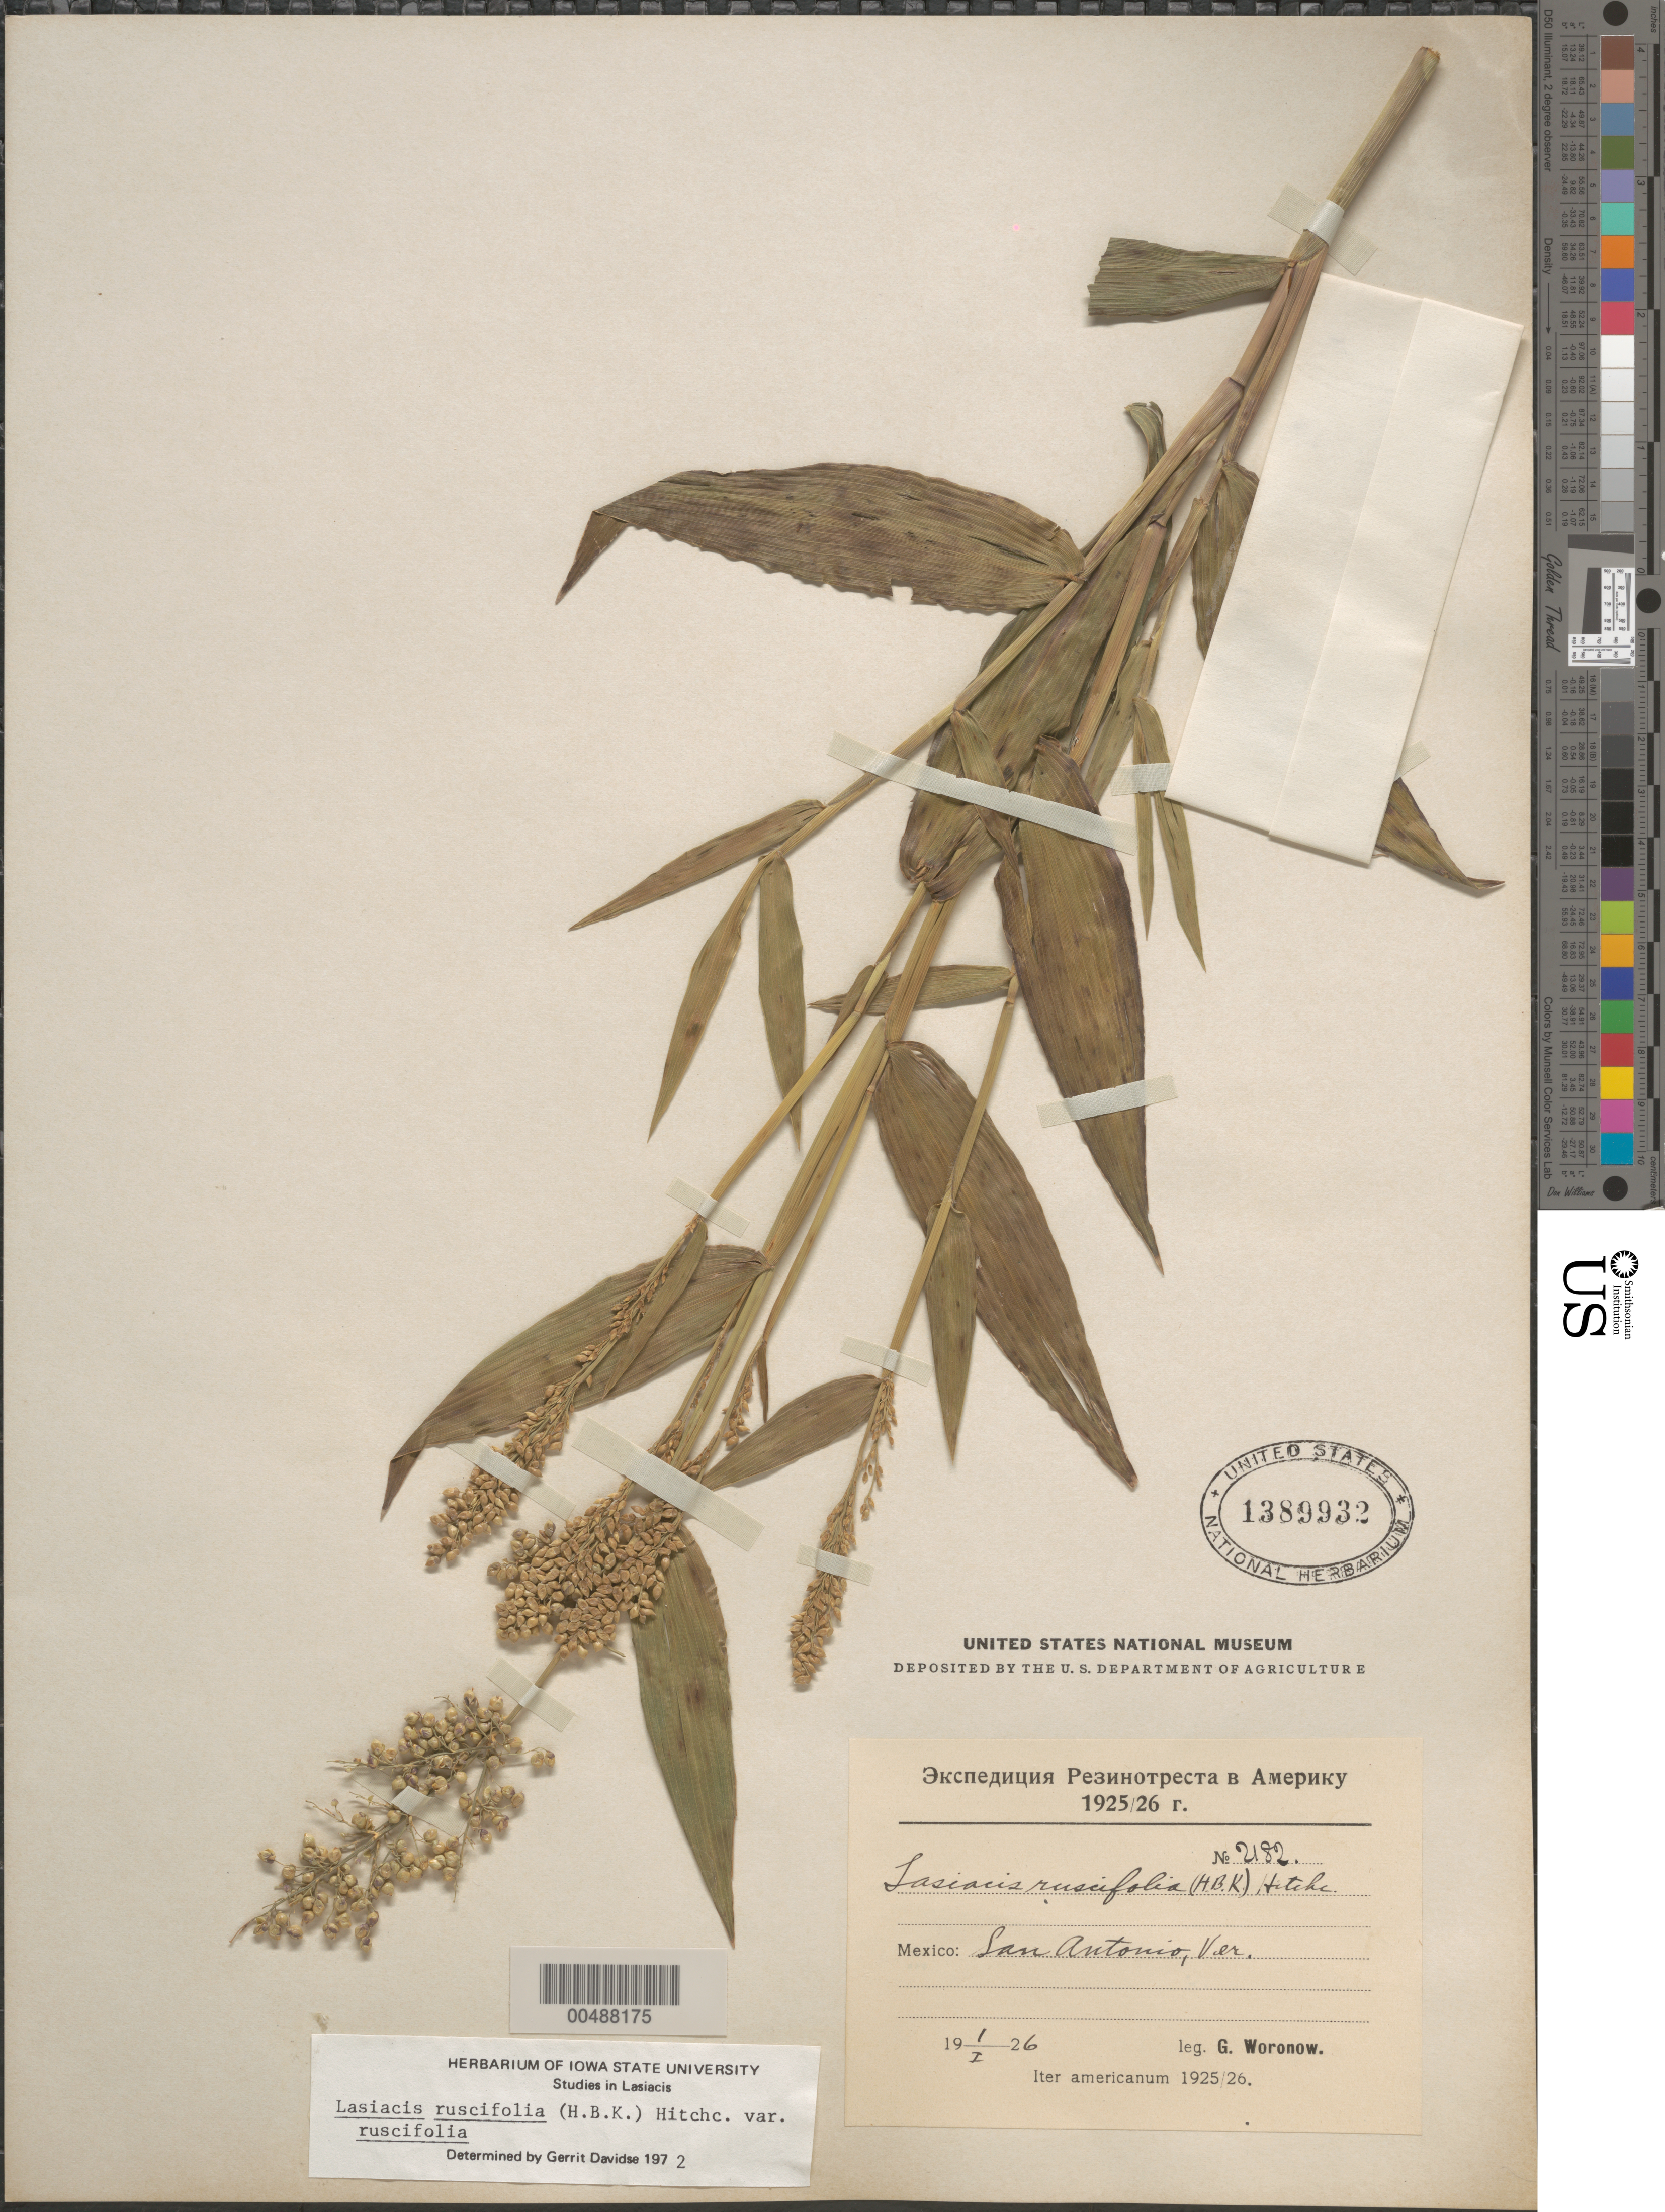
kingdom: Plantae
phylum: Tracheophyta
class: Liliopsida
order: Poales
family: Poaceae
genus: Lasiacis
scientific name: Lasiacis ruscifolia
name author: (Kunth) Hitchc.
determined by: Davidse, Gerrit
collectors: G. Woronow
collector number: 2182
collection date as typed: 1 Jan 1926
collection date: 1926-01-01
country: Mexico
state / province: Veracruz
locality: San Antonio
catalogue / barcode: US 1389932